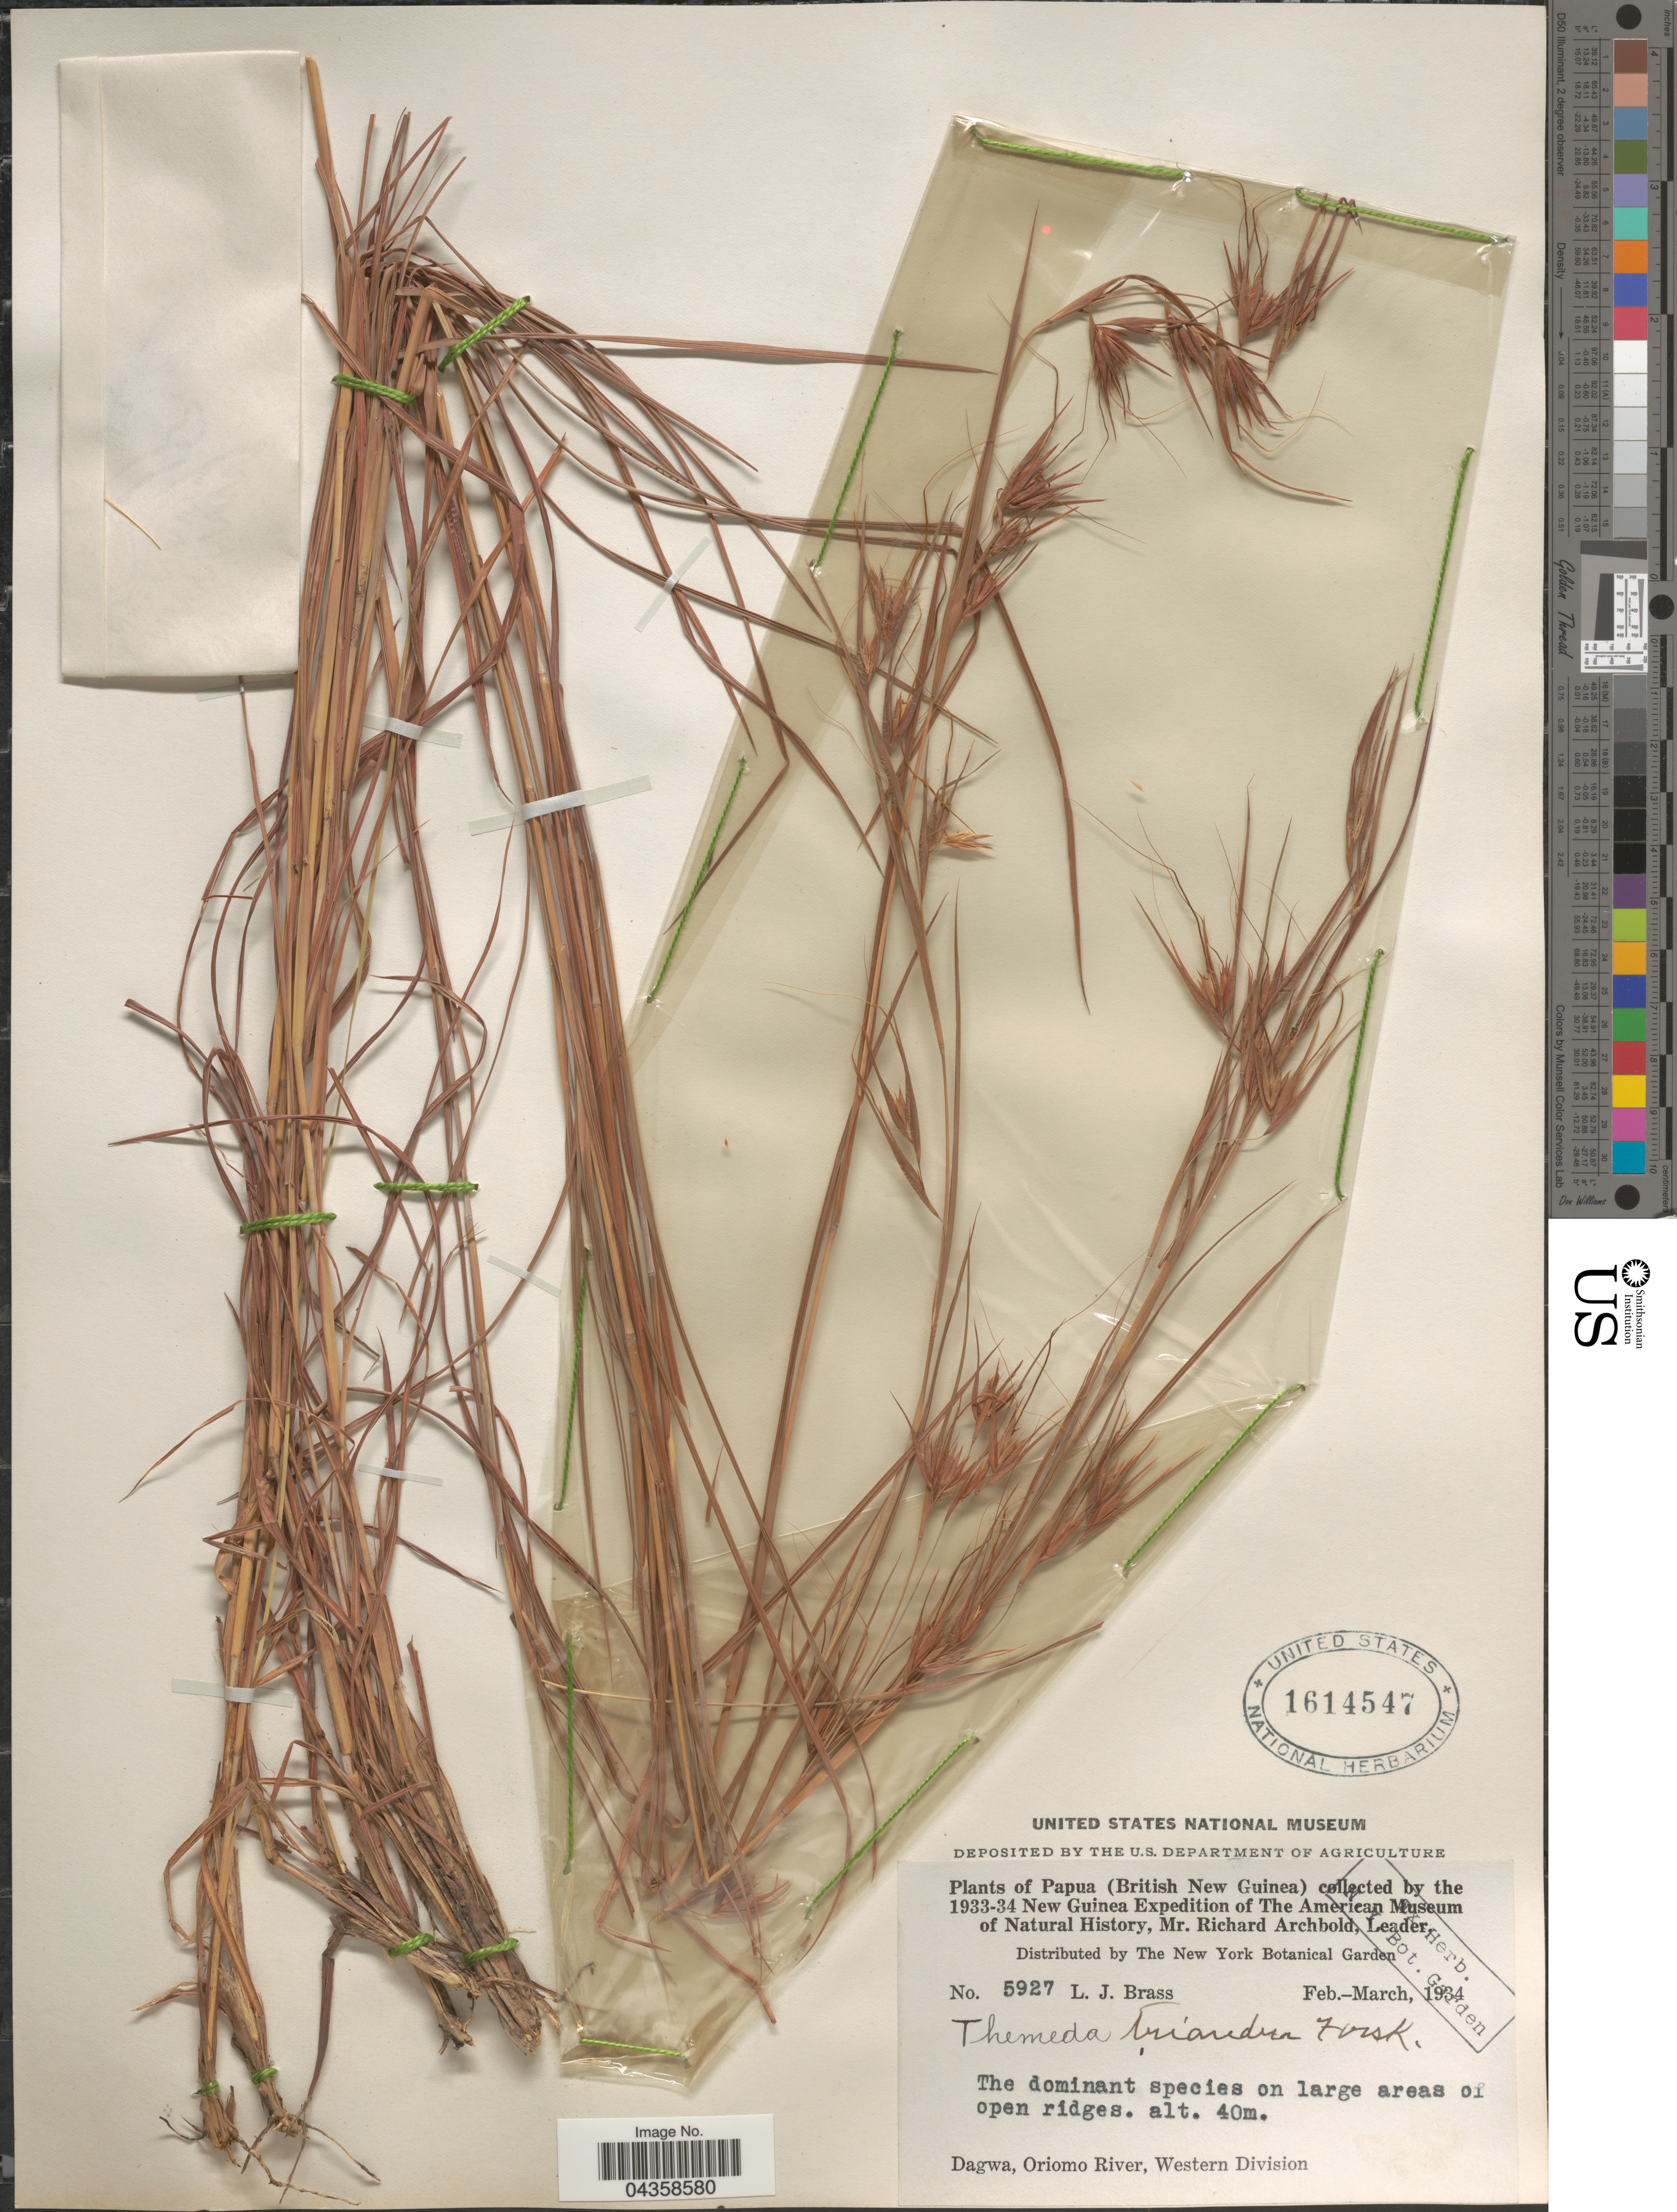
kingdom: Plantae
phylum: Tracheophyta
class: Liliopsida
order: Poales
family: Poaceae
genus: Themeda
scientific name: Themeda triandra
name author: Forssk.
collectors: L. J. Brass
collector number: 5927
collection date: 1934-02/1934-03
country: Papua New Guinea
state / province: Manus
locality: Papua (British New Guinea). 1933-34 New Guinea Expedition of The American Museum of Natural History. Dagwa, Oriomo River, Western Division.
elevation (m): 40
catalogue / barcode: US 1614547